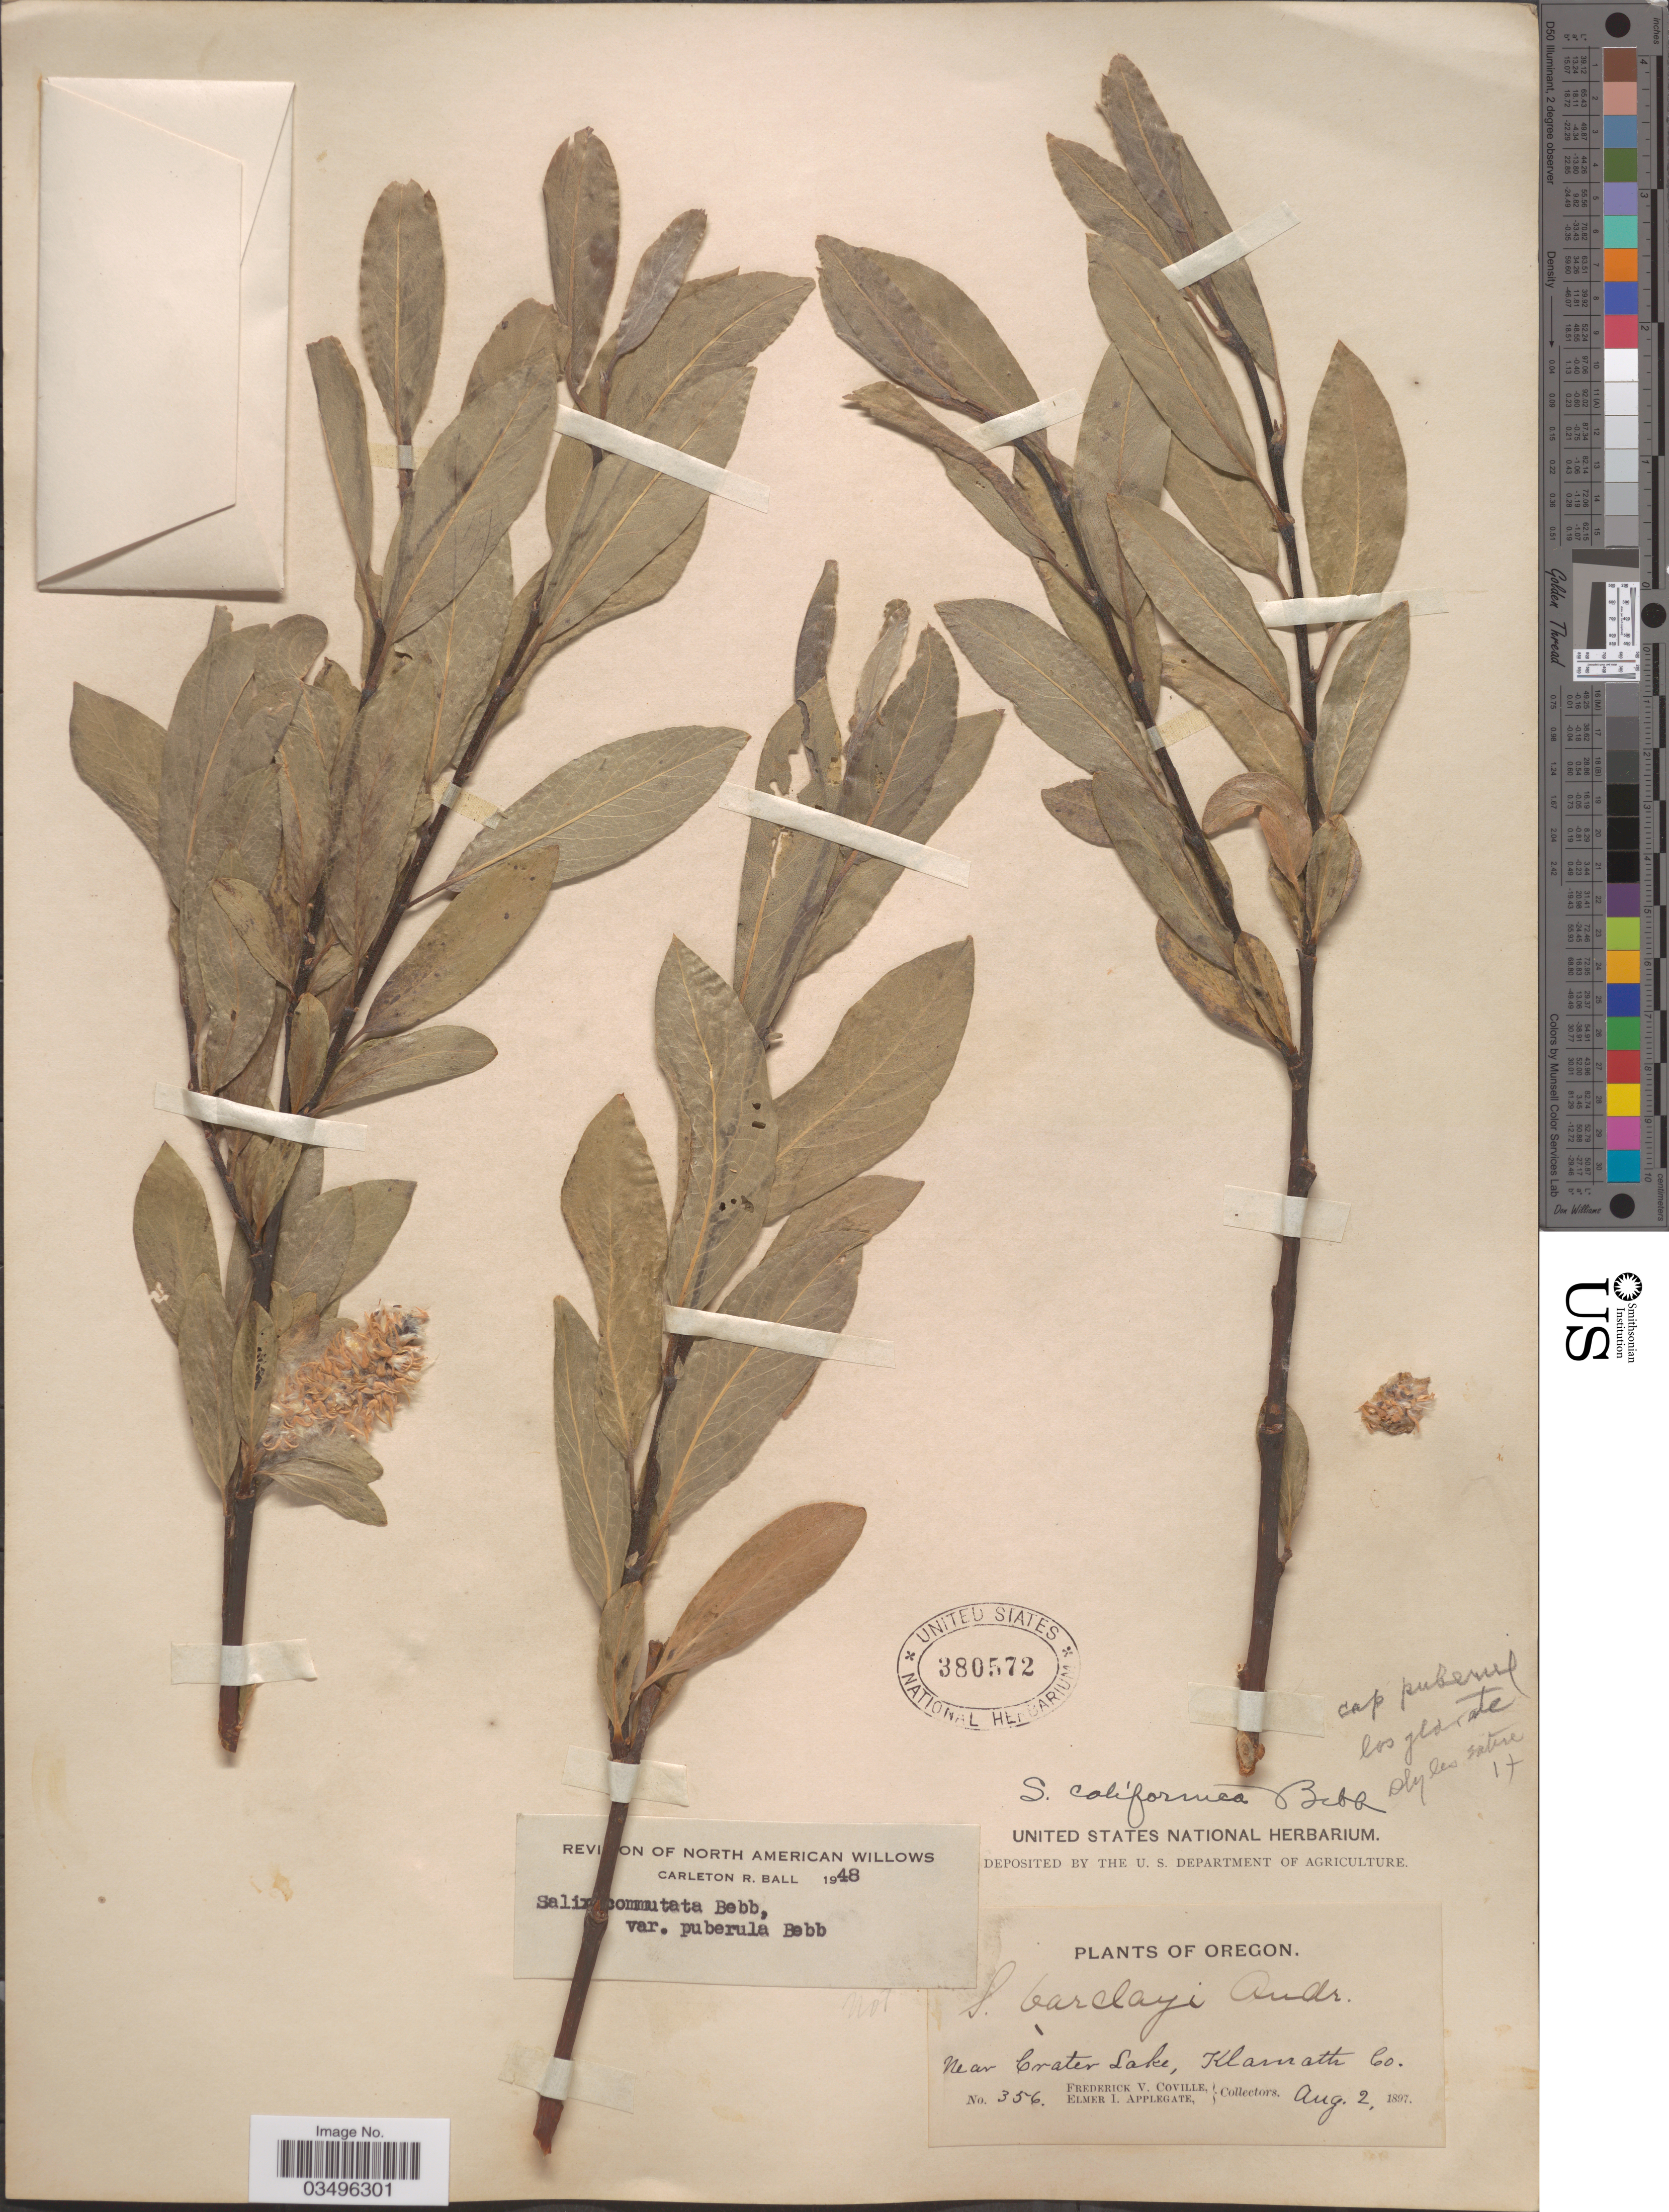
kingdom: Plantae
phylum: Tracheophyta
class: Magnoliopsida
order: Malpighiales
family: Salicaceae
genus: Salix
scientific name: Salix commutata var. puberula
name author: Bebb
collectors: F. V. Coville & E. I. Applegate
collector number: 356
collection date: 1897-08-02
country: United States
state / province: Oregon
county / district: Klamath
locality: Near Crater Lake, Klamath Co.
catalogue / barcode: US 380572